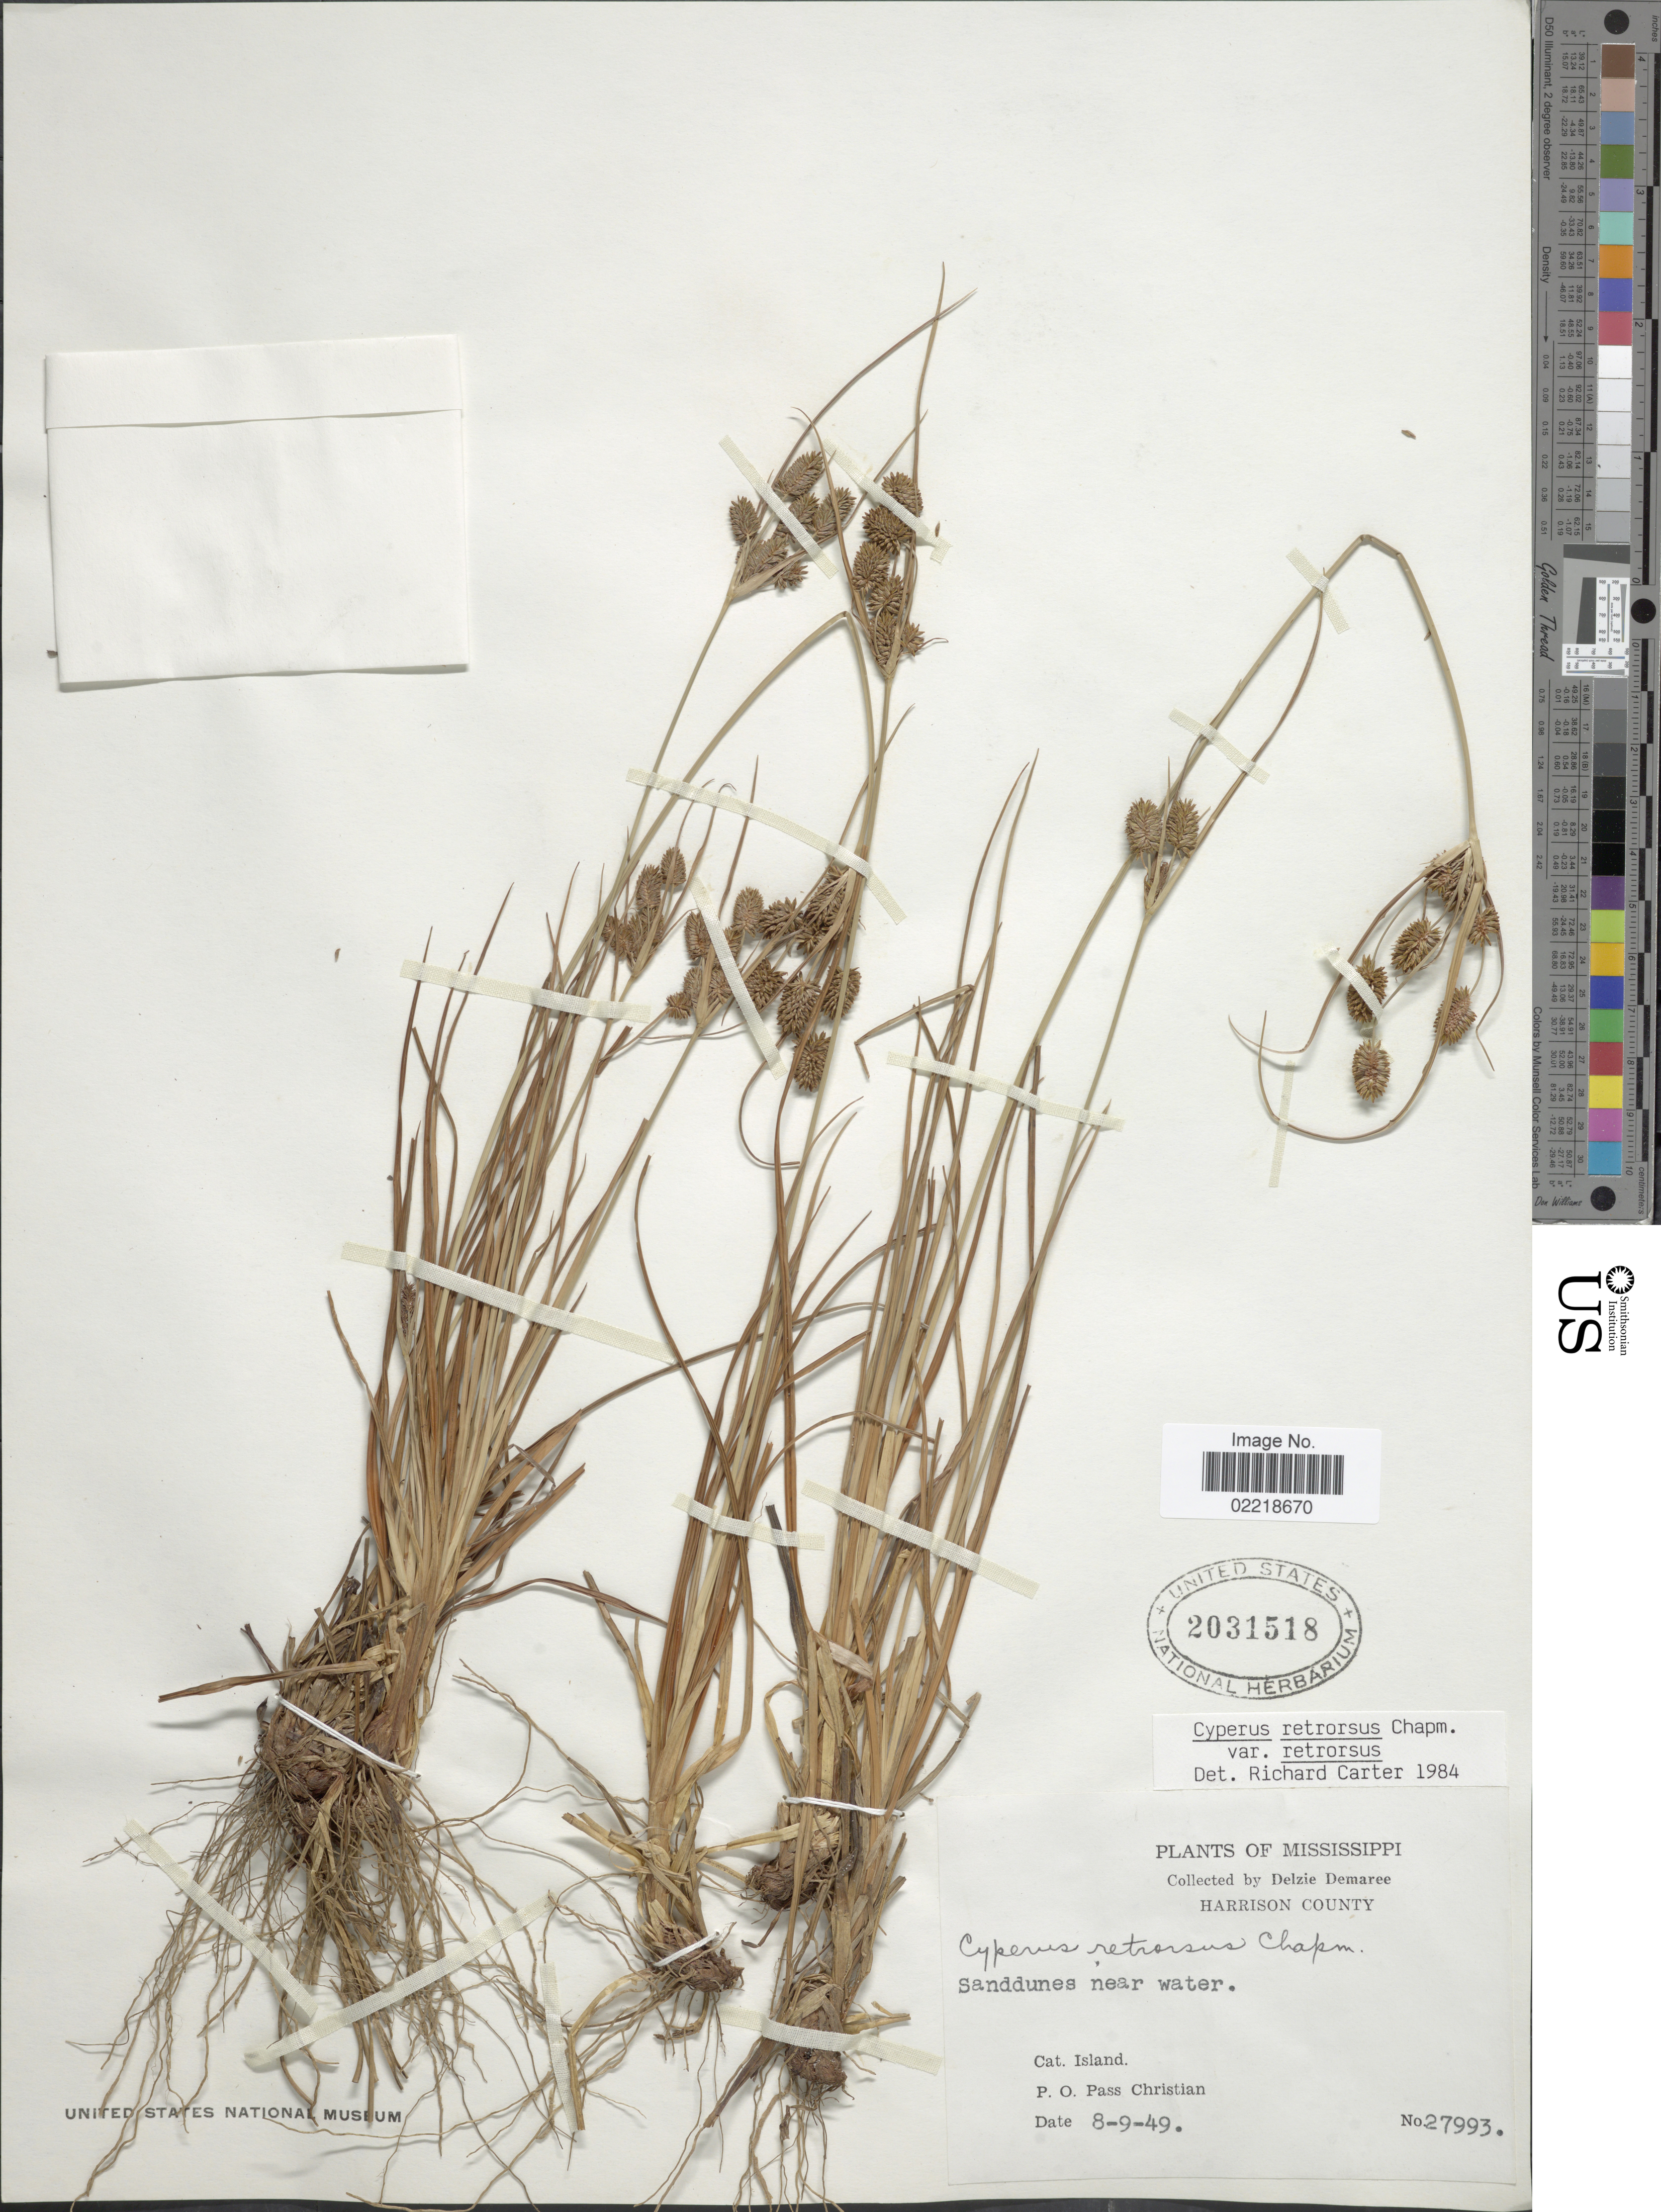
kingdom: Plantae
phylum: Tracheophyta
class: Liliopsida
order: Poales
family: Cyperaceae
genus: Cyperus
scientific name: Cyperus retrorsus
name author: Chapm.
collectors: D. Demaree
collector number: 27993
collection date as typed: Transcribed d/m/y: 9/8/49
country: United States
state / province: Mississippi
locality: Harrison County. Cat. Island. P. O. Pass Christian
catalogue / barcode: US 2031518